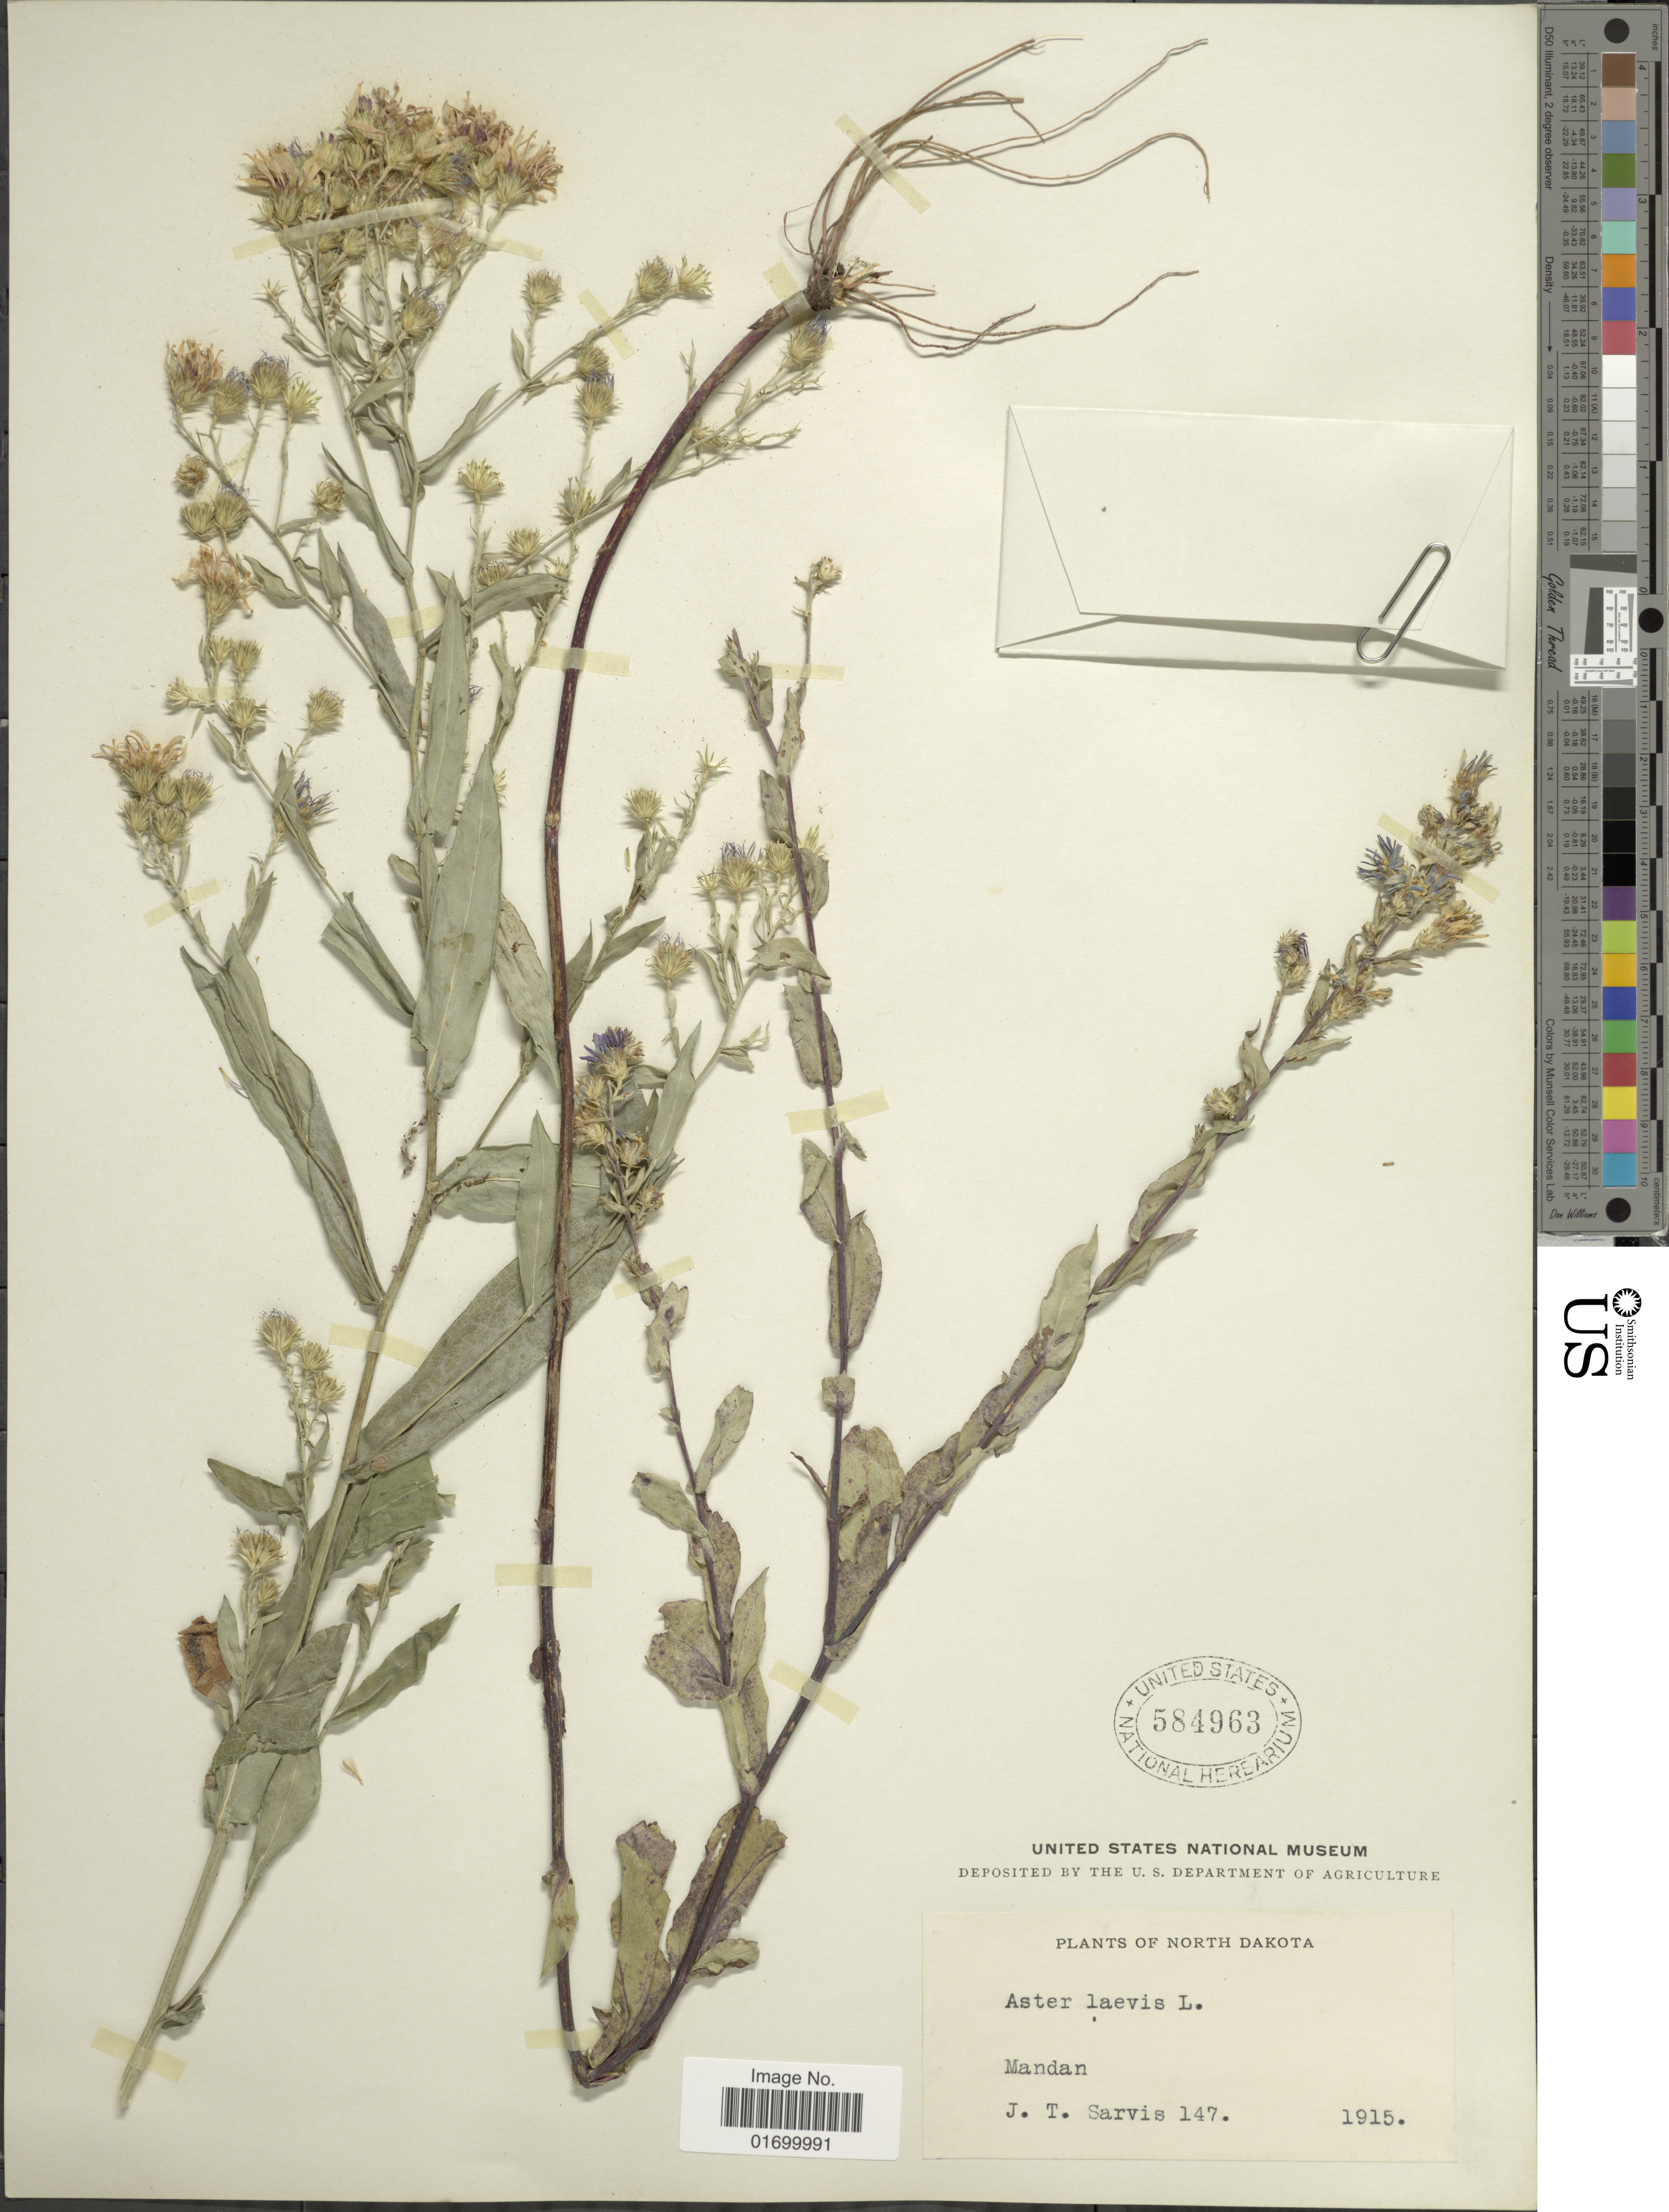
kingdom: Plantae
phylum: Tracheophyta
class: Magnoliopsida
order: Asterales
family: Asteraceae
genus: Symphyotrichum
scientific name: Symphyotrichum laeve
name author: (L.) Á. Löve & D. Löve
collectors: J. Sarvis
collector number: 147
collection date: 1915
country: United States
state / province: North Dakota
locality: Mandan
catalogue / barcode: US 584963